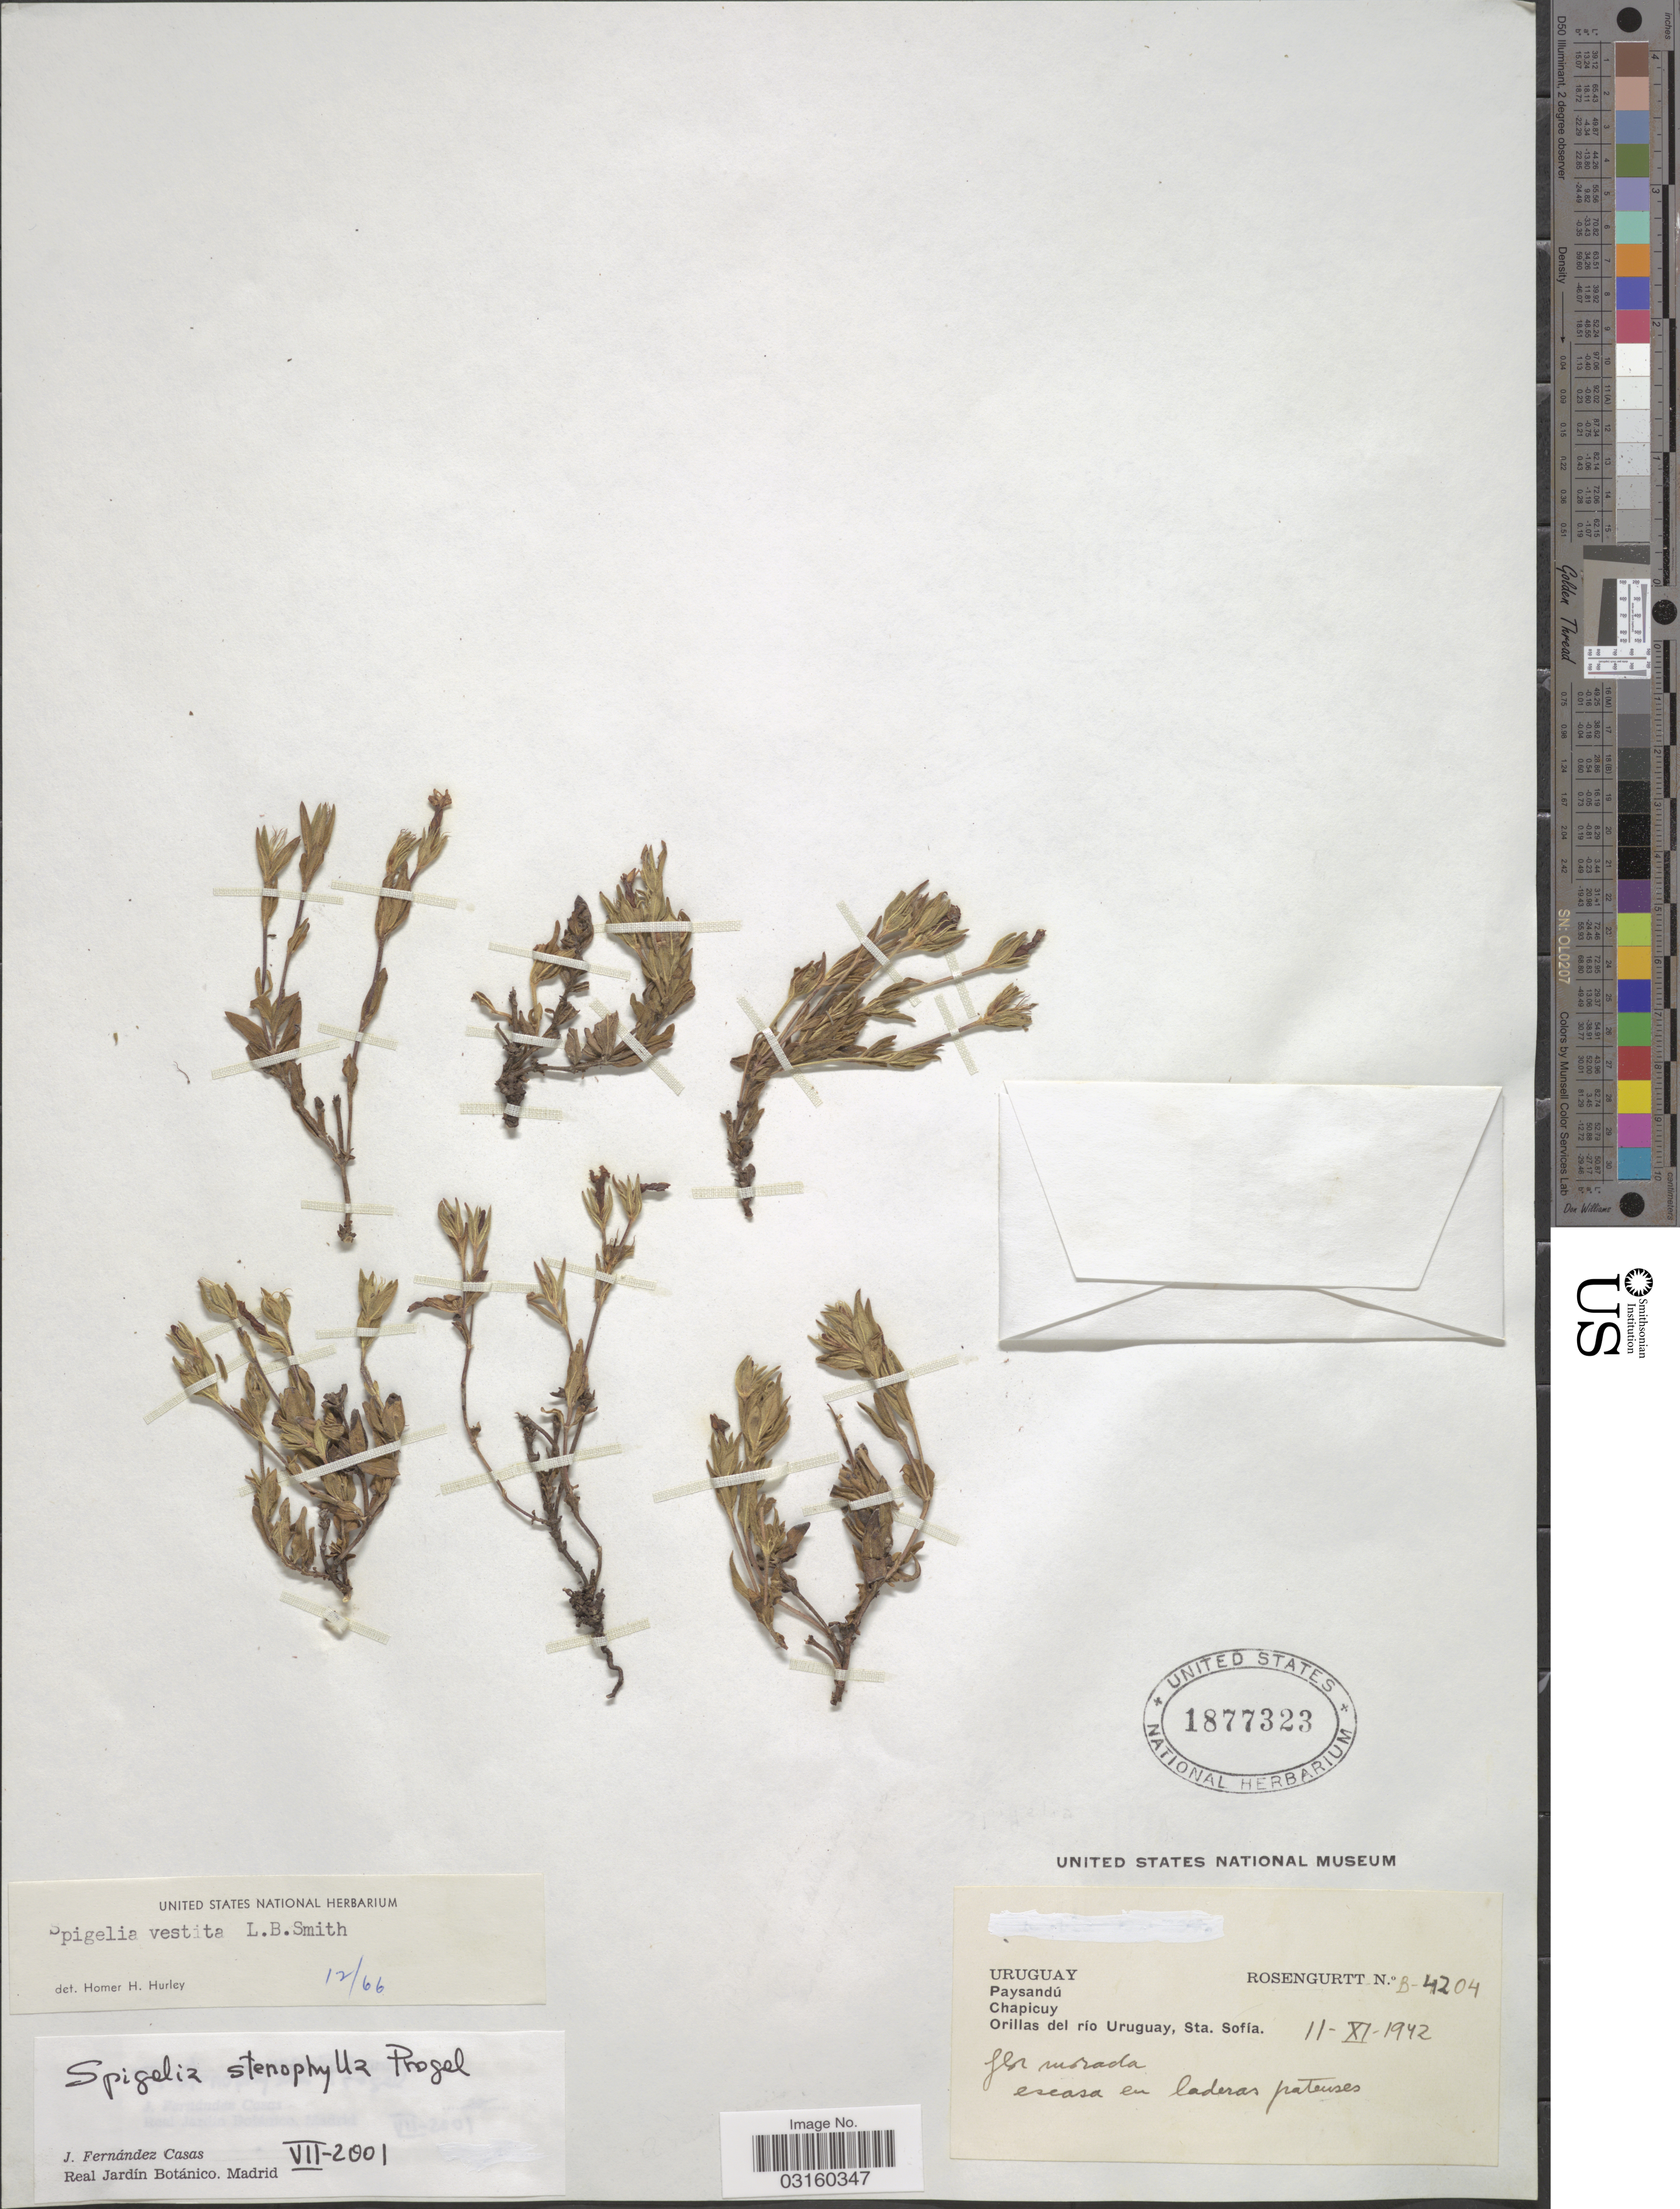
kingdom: Plantae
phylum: Tracheophyta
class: Magnoliopsida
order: Gentianales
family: Loganiaceae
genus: Spigelia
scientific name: Spigelia stenophylla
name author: Progel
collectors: Rosengurtt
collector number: B-4204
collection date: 1942-11-11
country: Uruguay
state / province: Paysandu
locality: Paysandú, Chapicuy, Orillas del rio Uruguay, Sta. Sofia.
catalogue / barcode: US 1877323